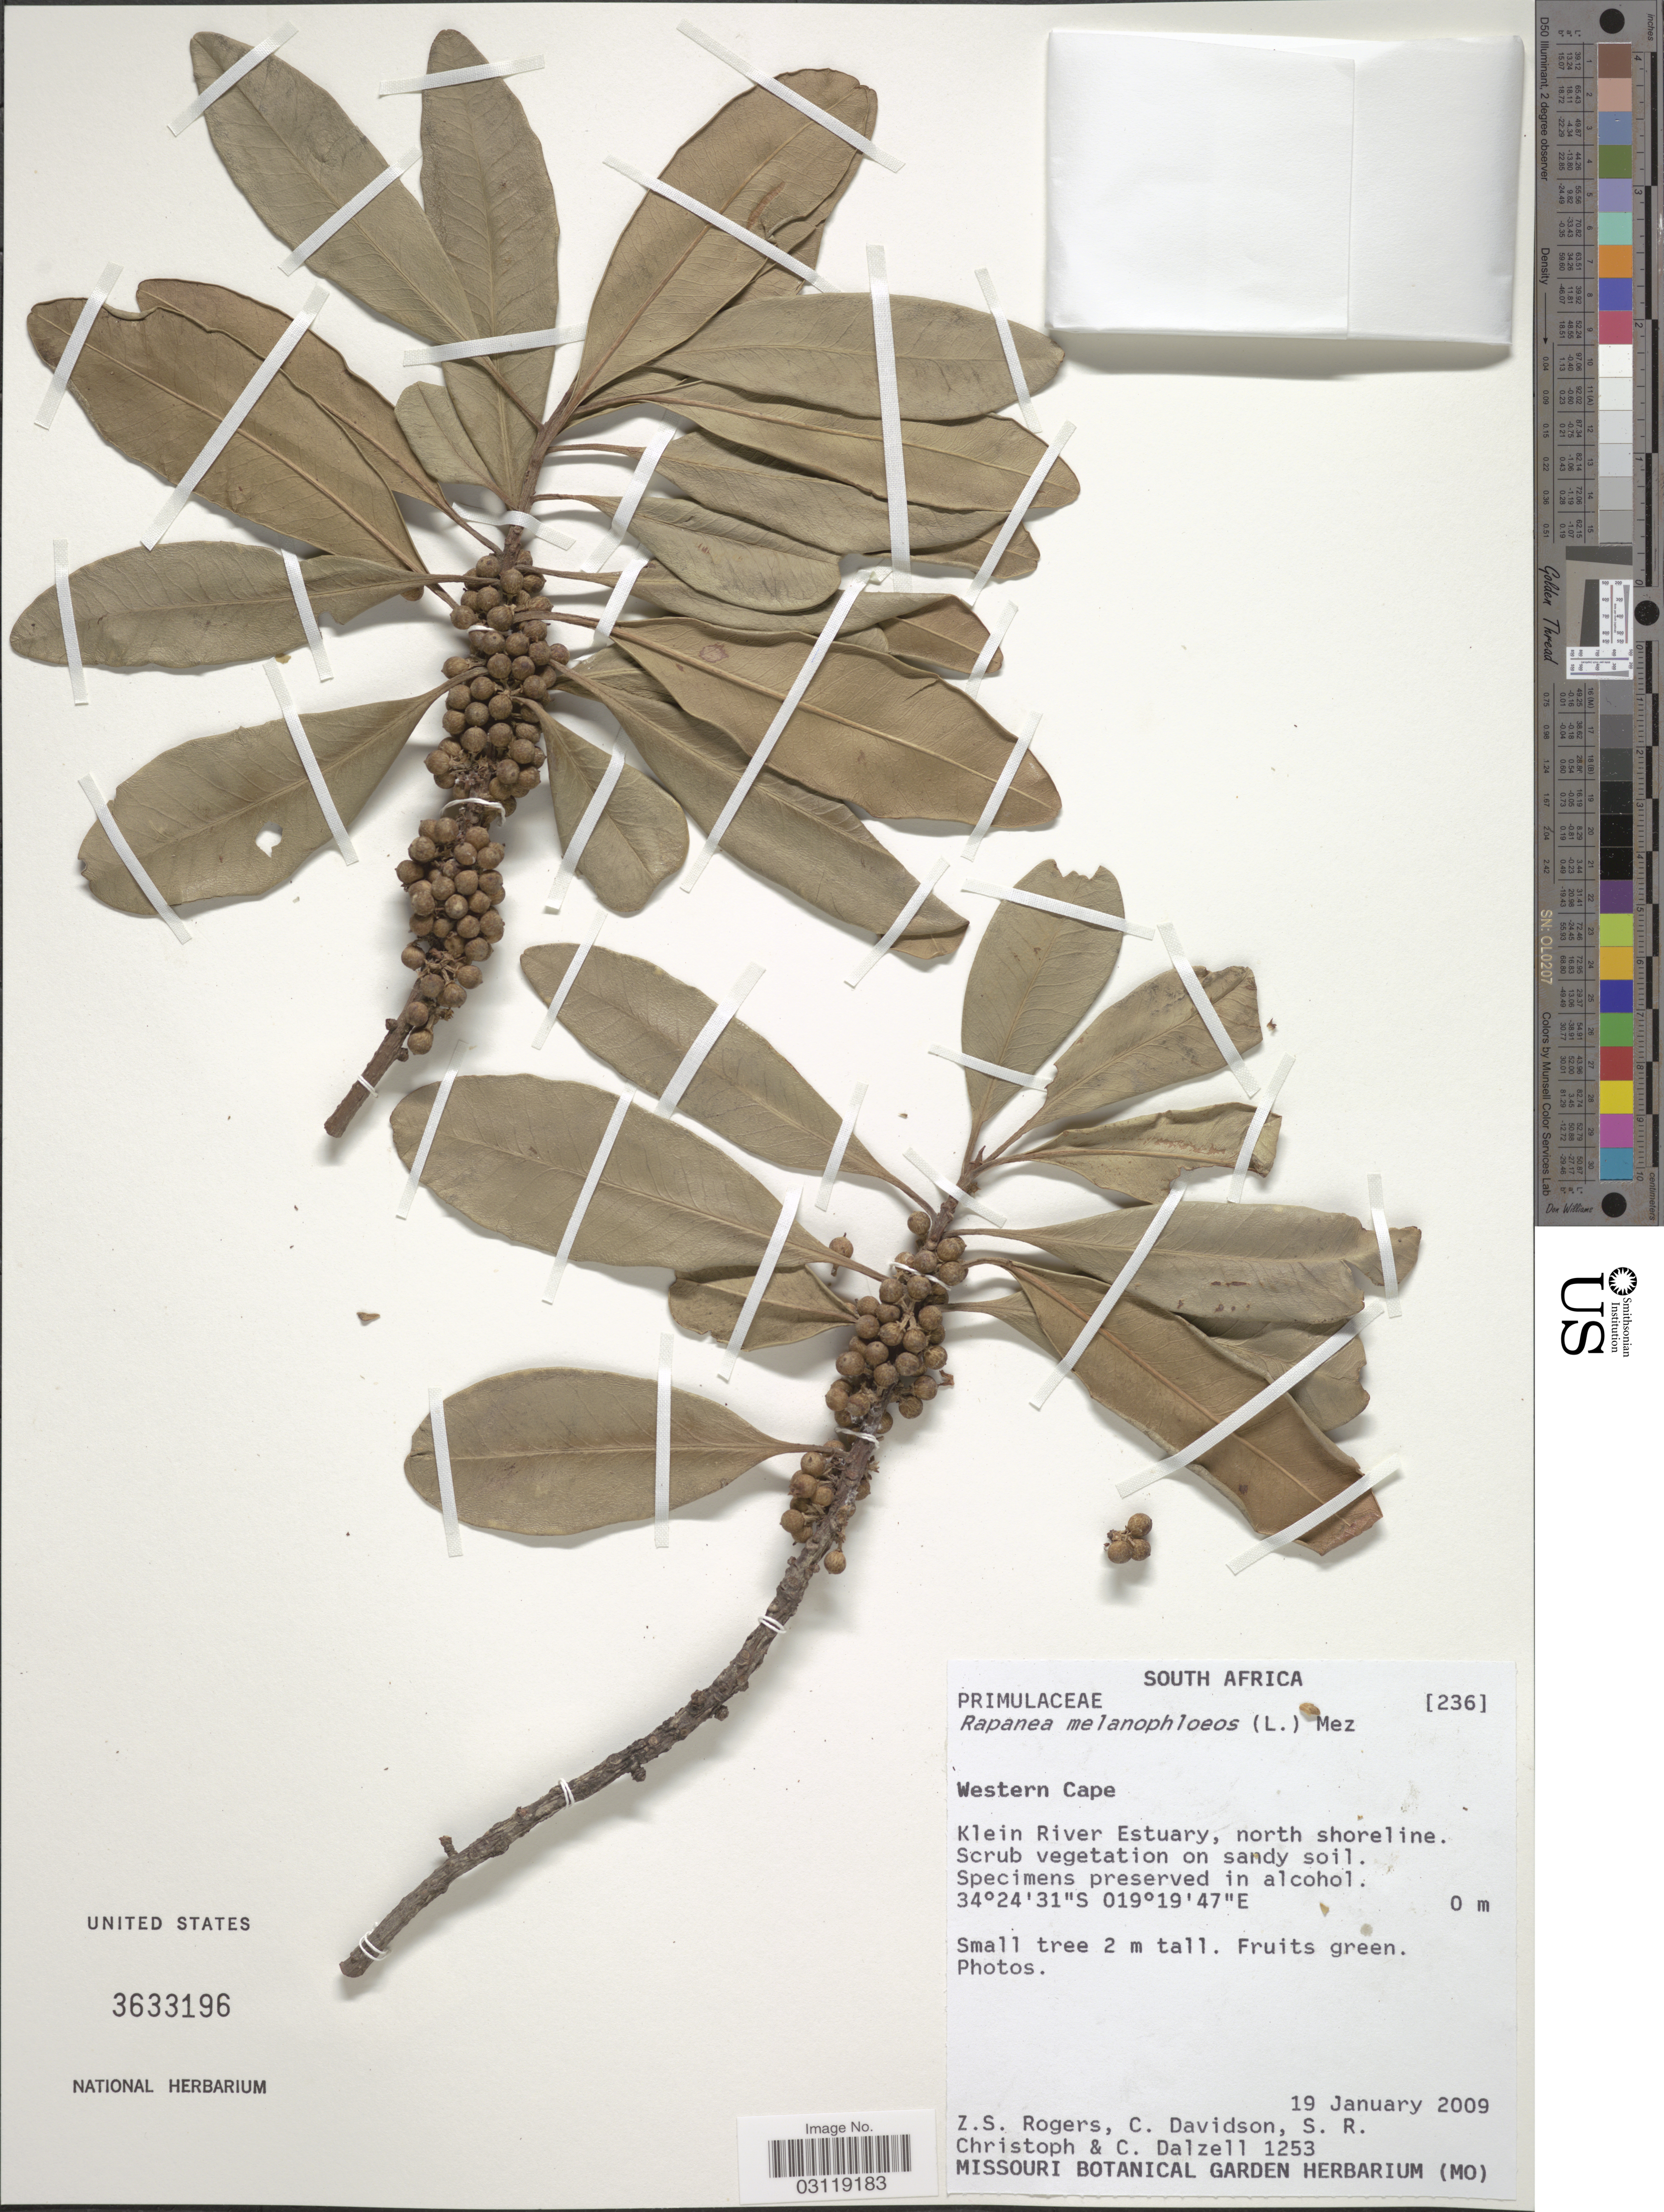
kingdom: Plantae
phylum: Tracheophyta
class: Magnoliopsida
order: Ericales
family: Primulaceae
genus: Rapanea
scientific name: Rapanea melanophloeos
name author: (L.) Mez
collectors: Z. S. Rogers, C. Davidson, S. Christoph & C. Dalzell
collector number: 1253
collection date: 2009-01-19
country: South Africa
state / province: Western Cape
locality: Klein River Estuary, north shoreline.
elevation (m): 0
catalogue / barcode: US 3633196